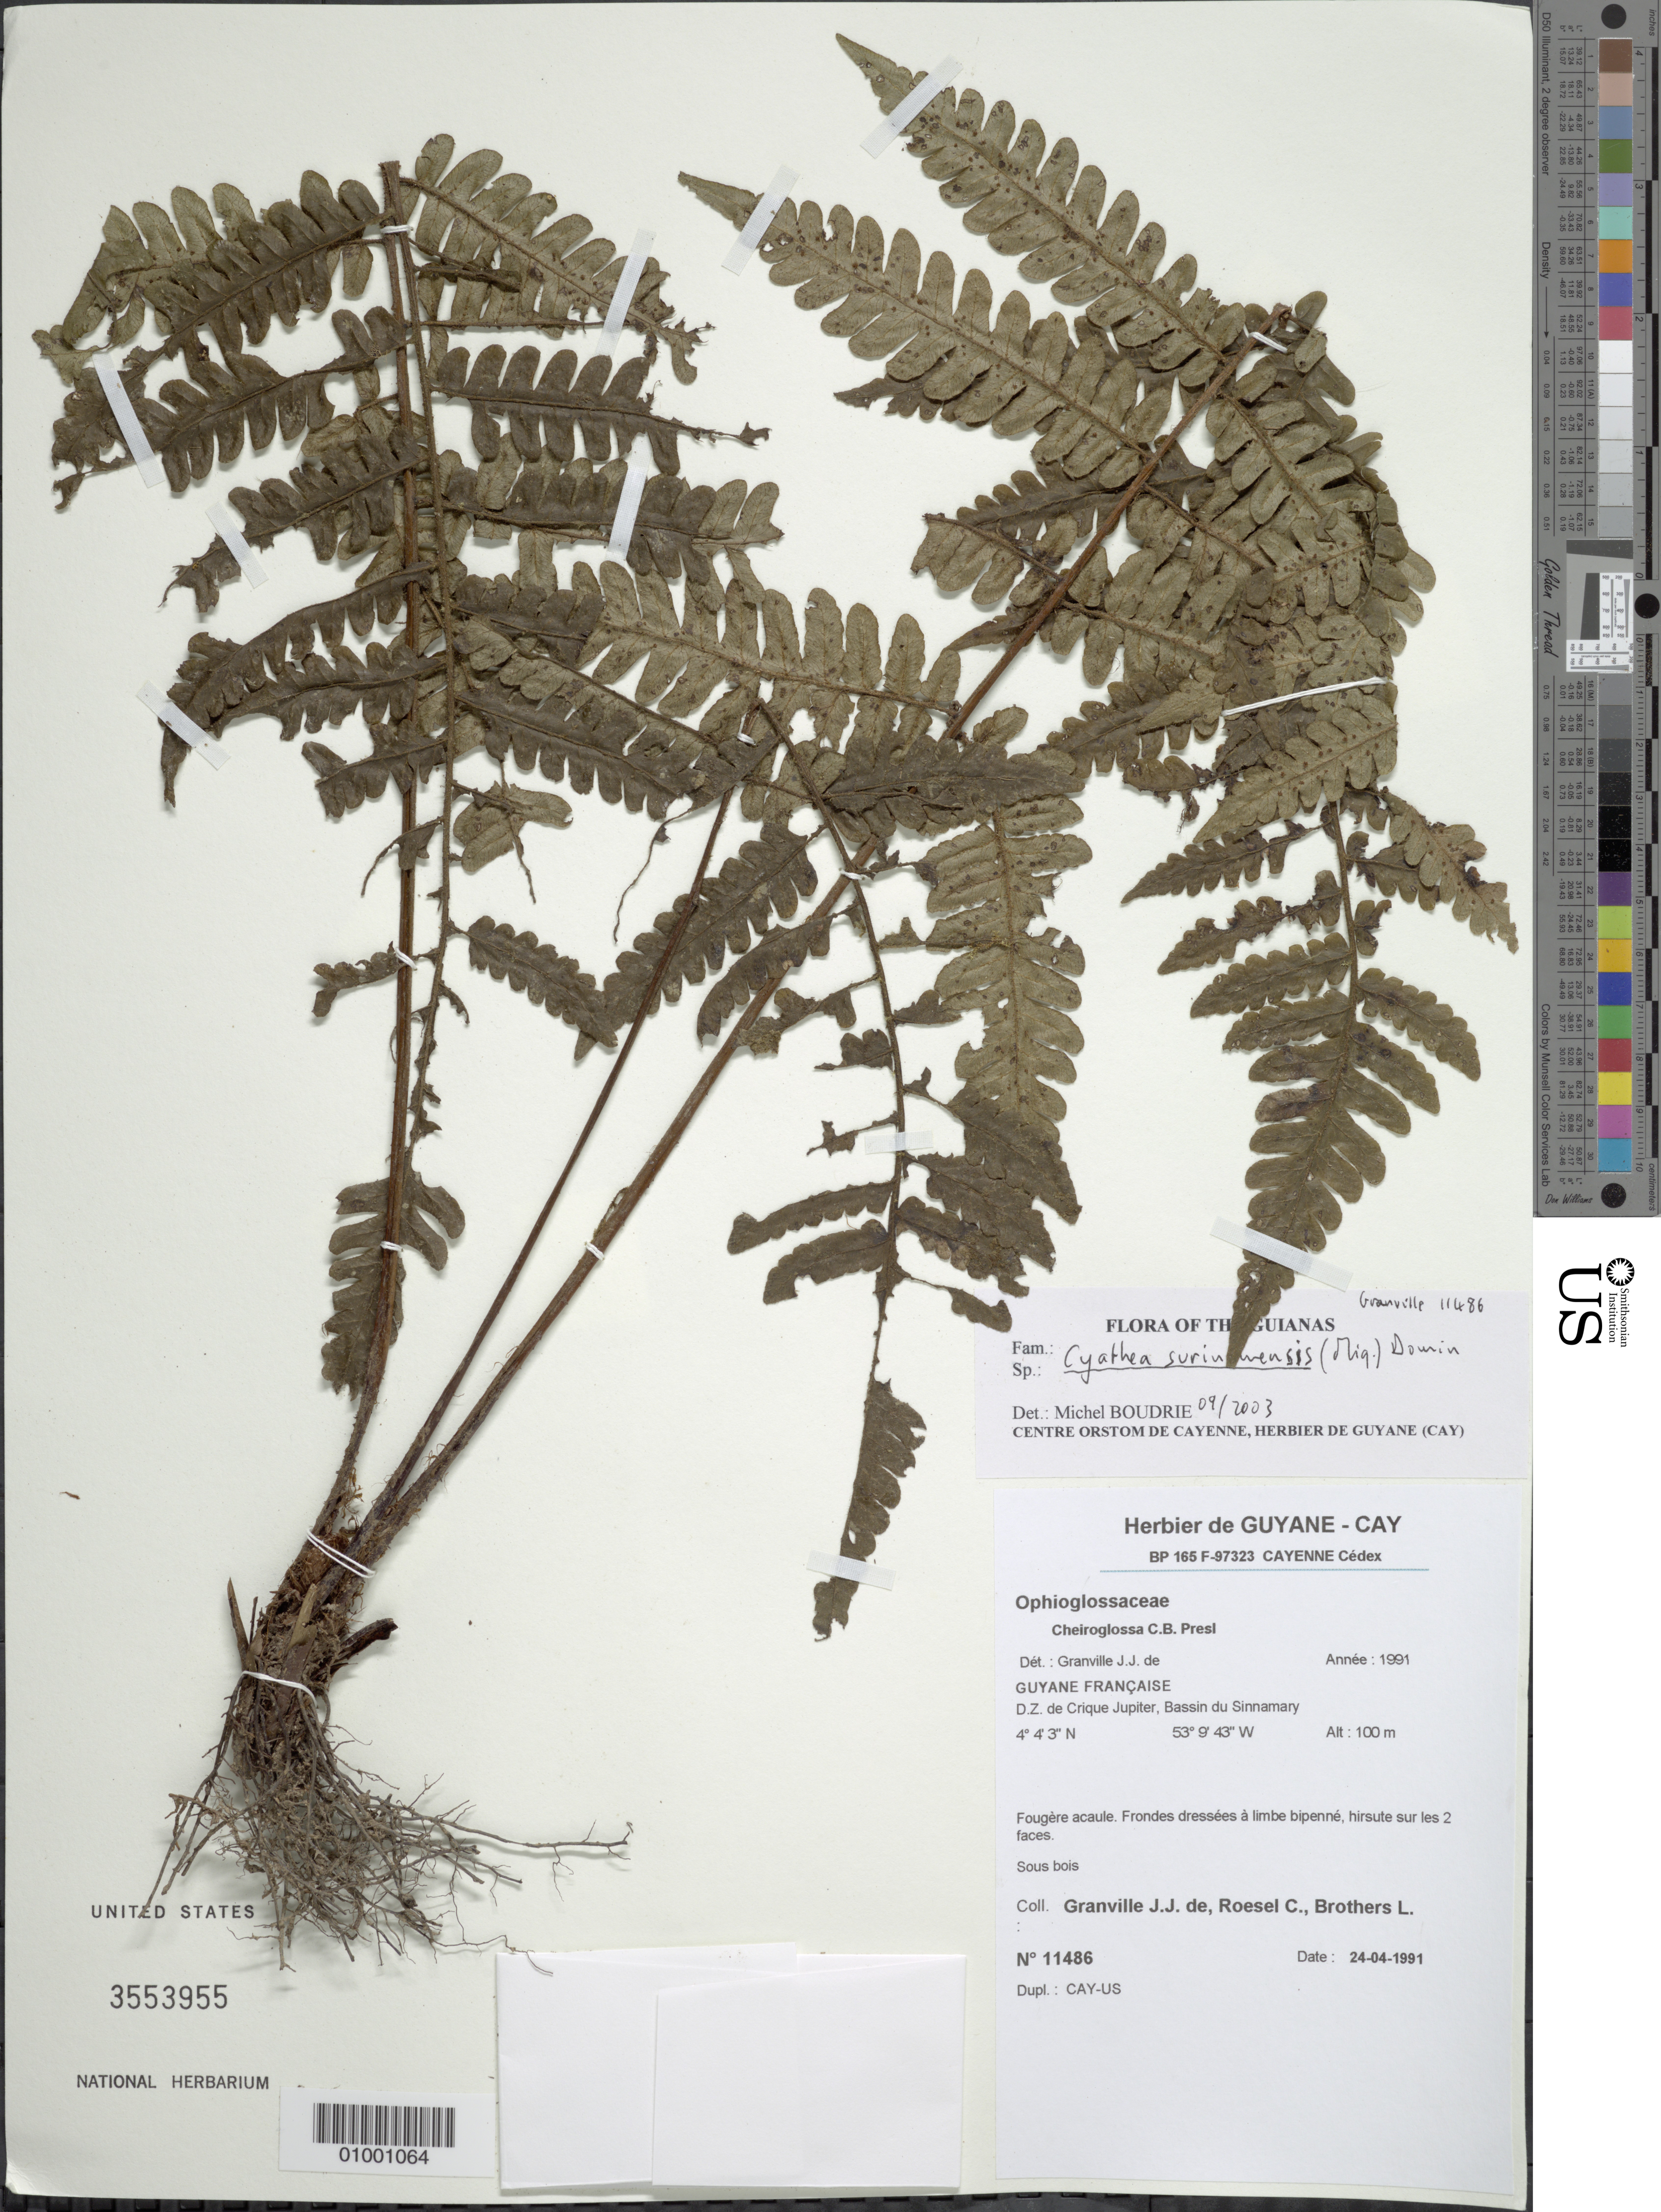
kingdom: Plantae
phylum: Tracheophyta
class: Polypodiopsida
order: Cyatheales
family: Cyatheaceae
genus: Cyathea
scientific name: Cyathea surinamensis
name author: (Miq.) Domin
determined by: Boudrie, M.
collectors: J.-J. de Granville, C. S. Roesel & L. Brothers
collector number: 11486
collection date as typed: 24-Apr-91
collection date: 1991-04-24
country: French Guiana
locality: D.Z. de Crique Jupiter, Bassin du Sinnamary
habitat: Sous bois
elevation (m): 100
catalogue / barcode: US 3553955